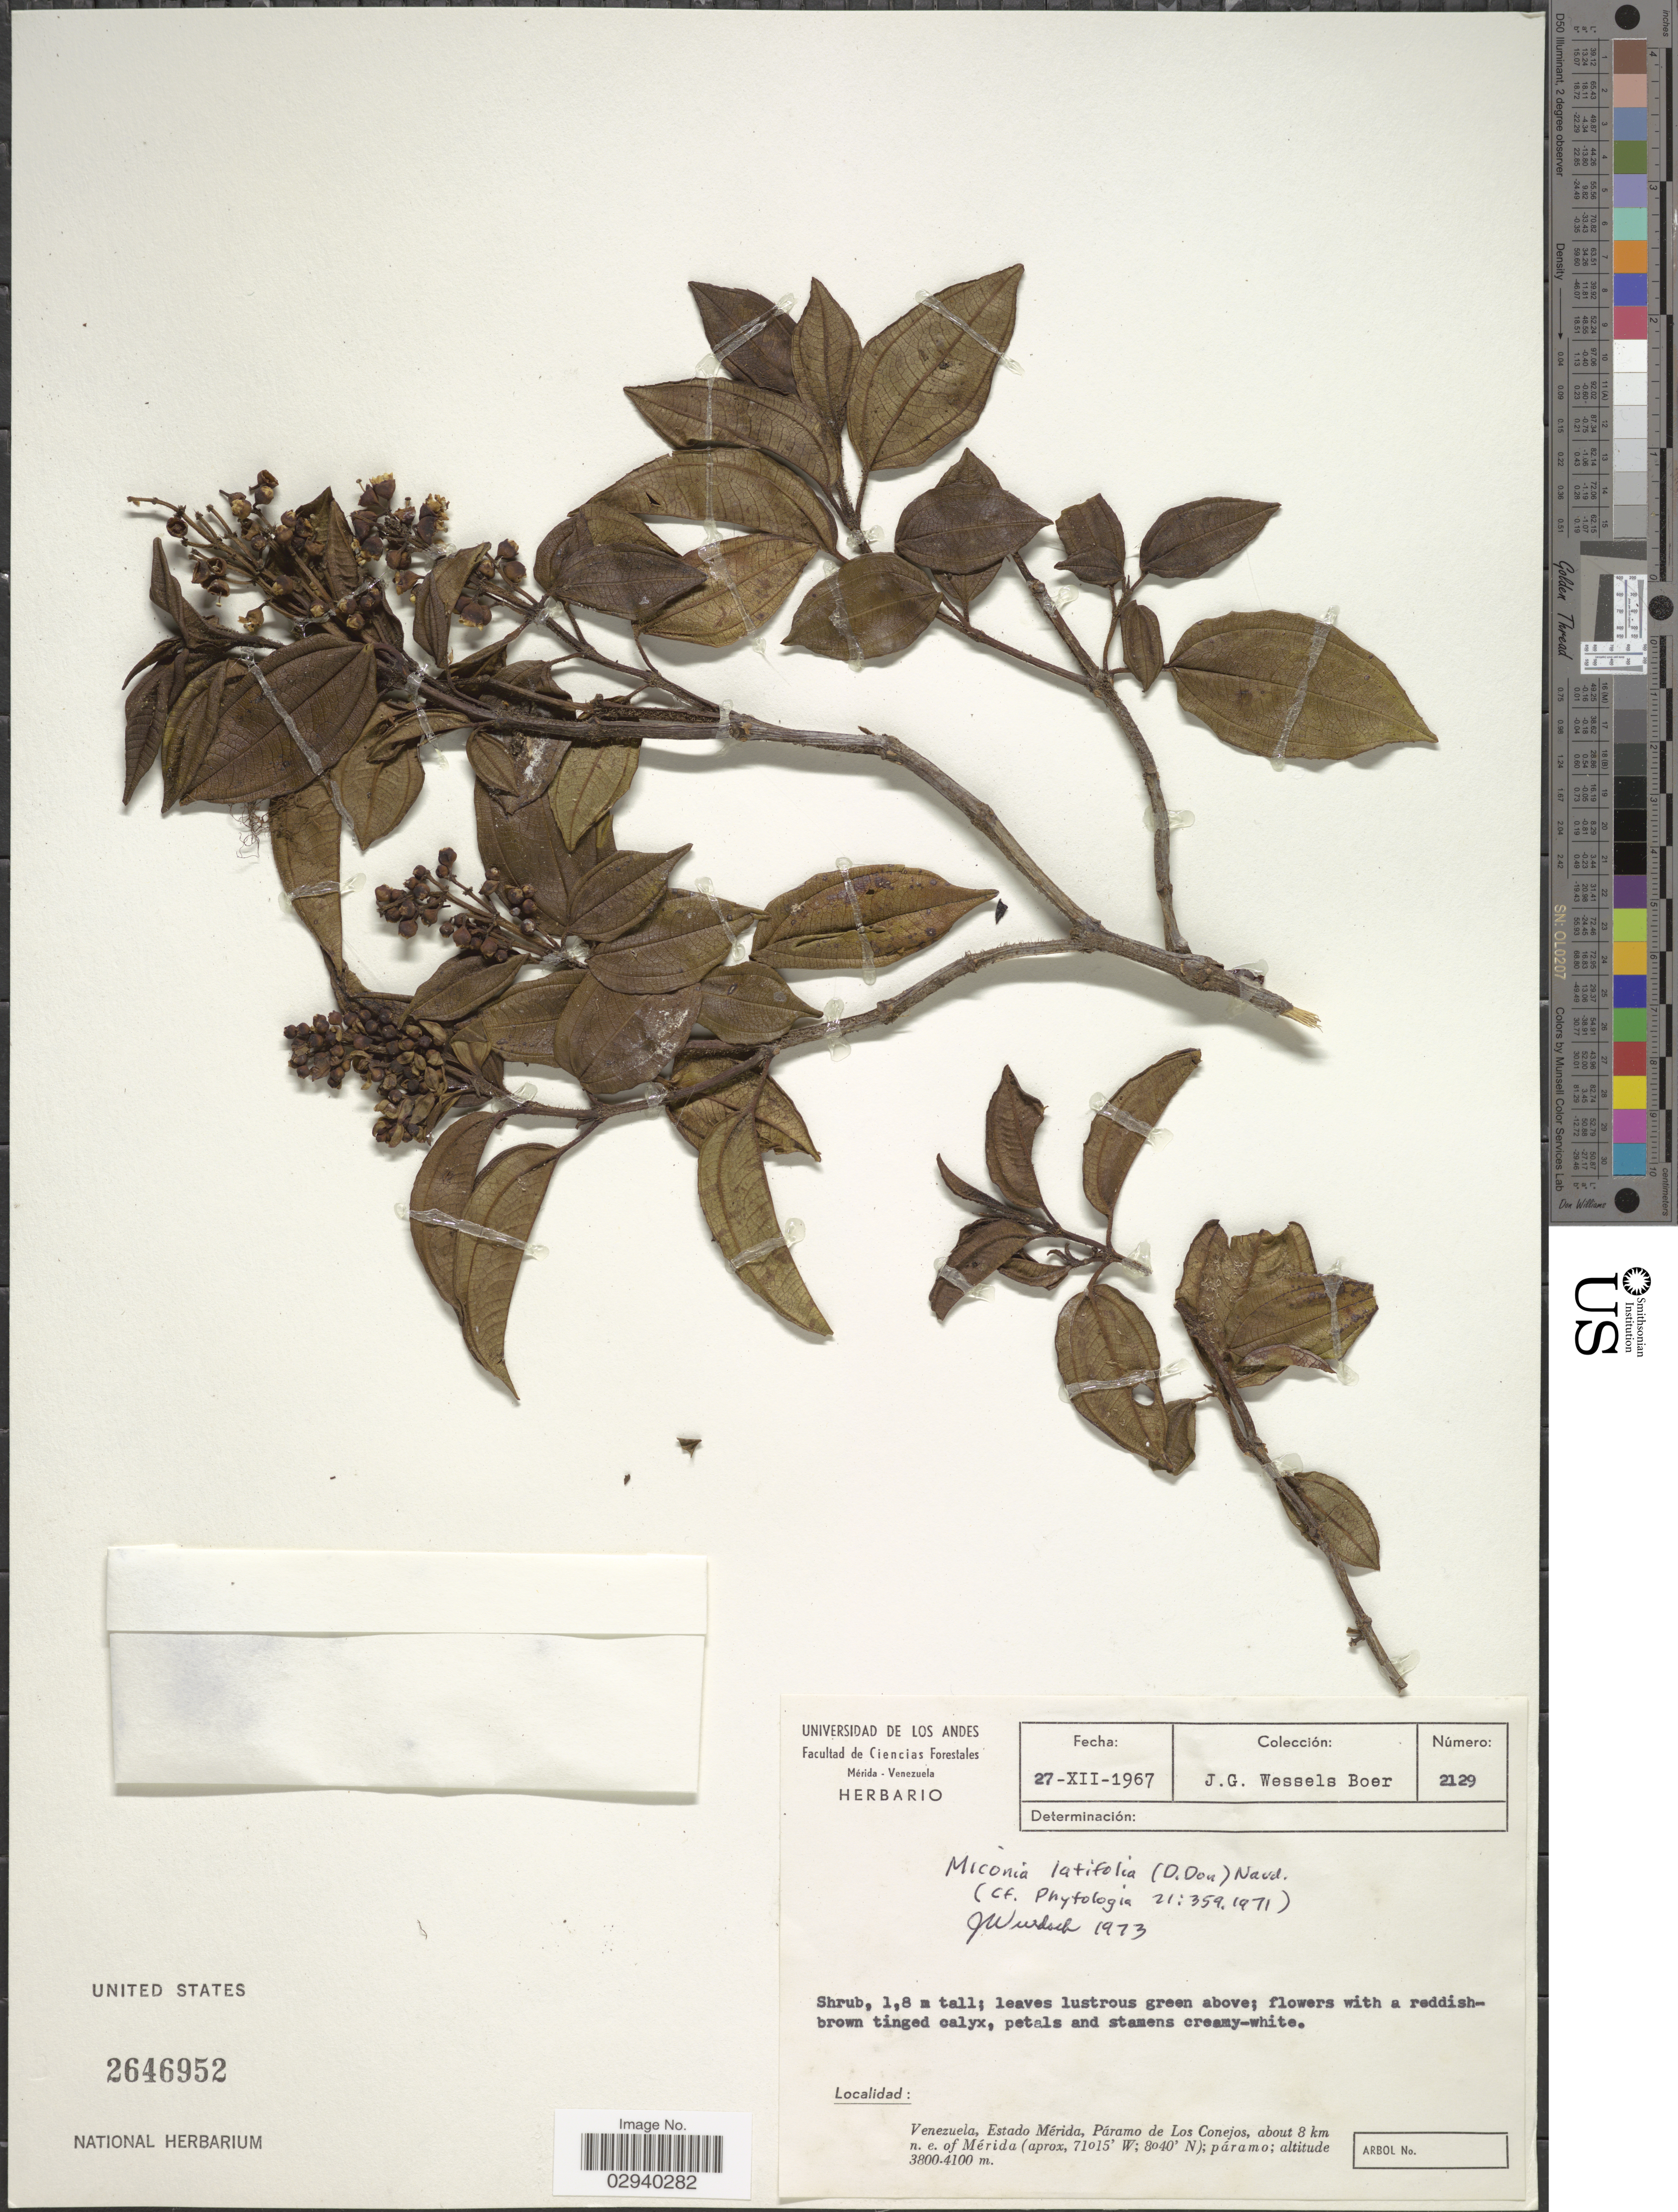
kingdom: Plantae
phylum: Tracheophyta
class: Magnoliopsida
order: Myrtales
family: Melastomataceae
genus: Miconia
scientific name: Miconia latifolia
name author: (D. Don) Naudin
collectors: J. G. Wessels Boer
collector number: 2129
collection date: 1967-12-27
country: Venezuela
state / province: Mérida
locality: Páramo de Los Conejos, about 8 km n.e. of Mérida.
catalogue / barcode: US 2646952